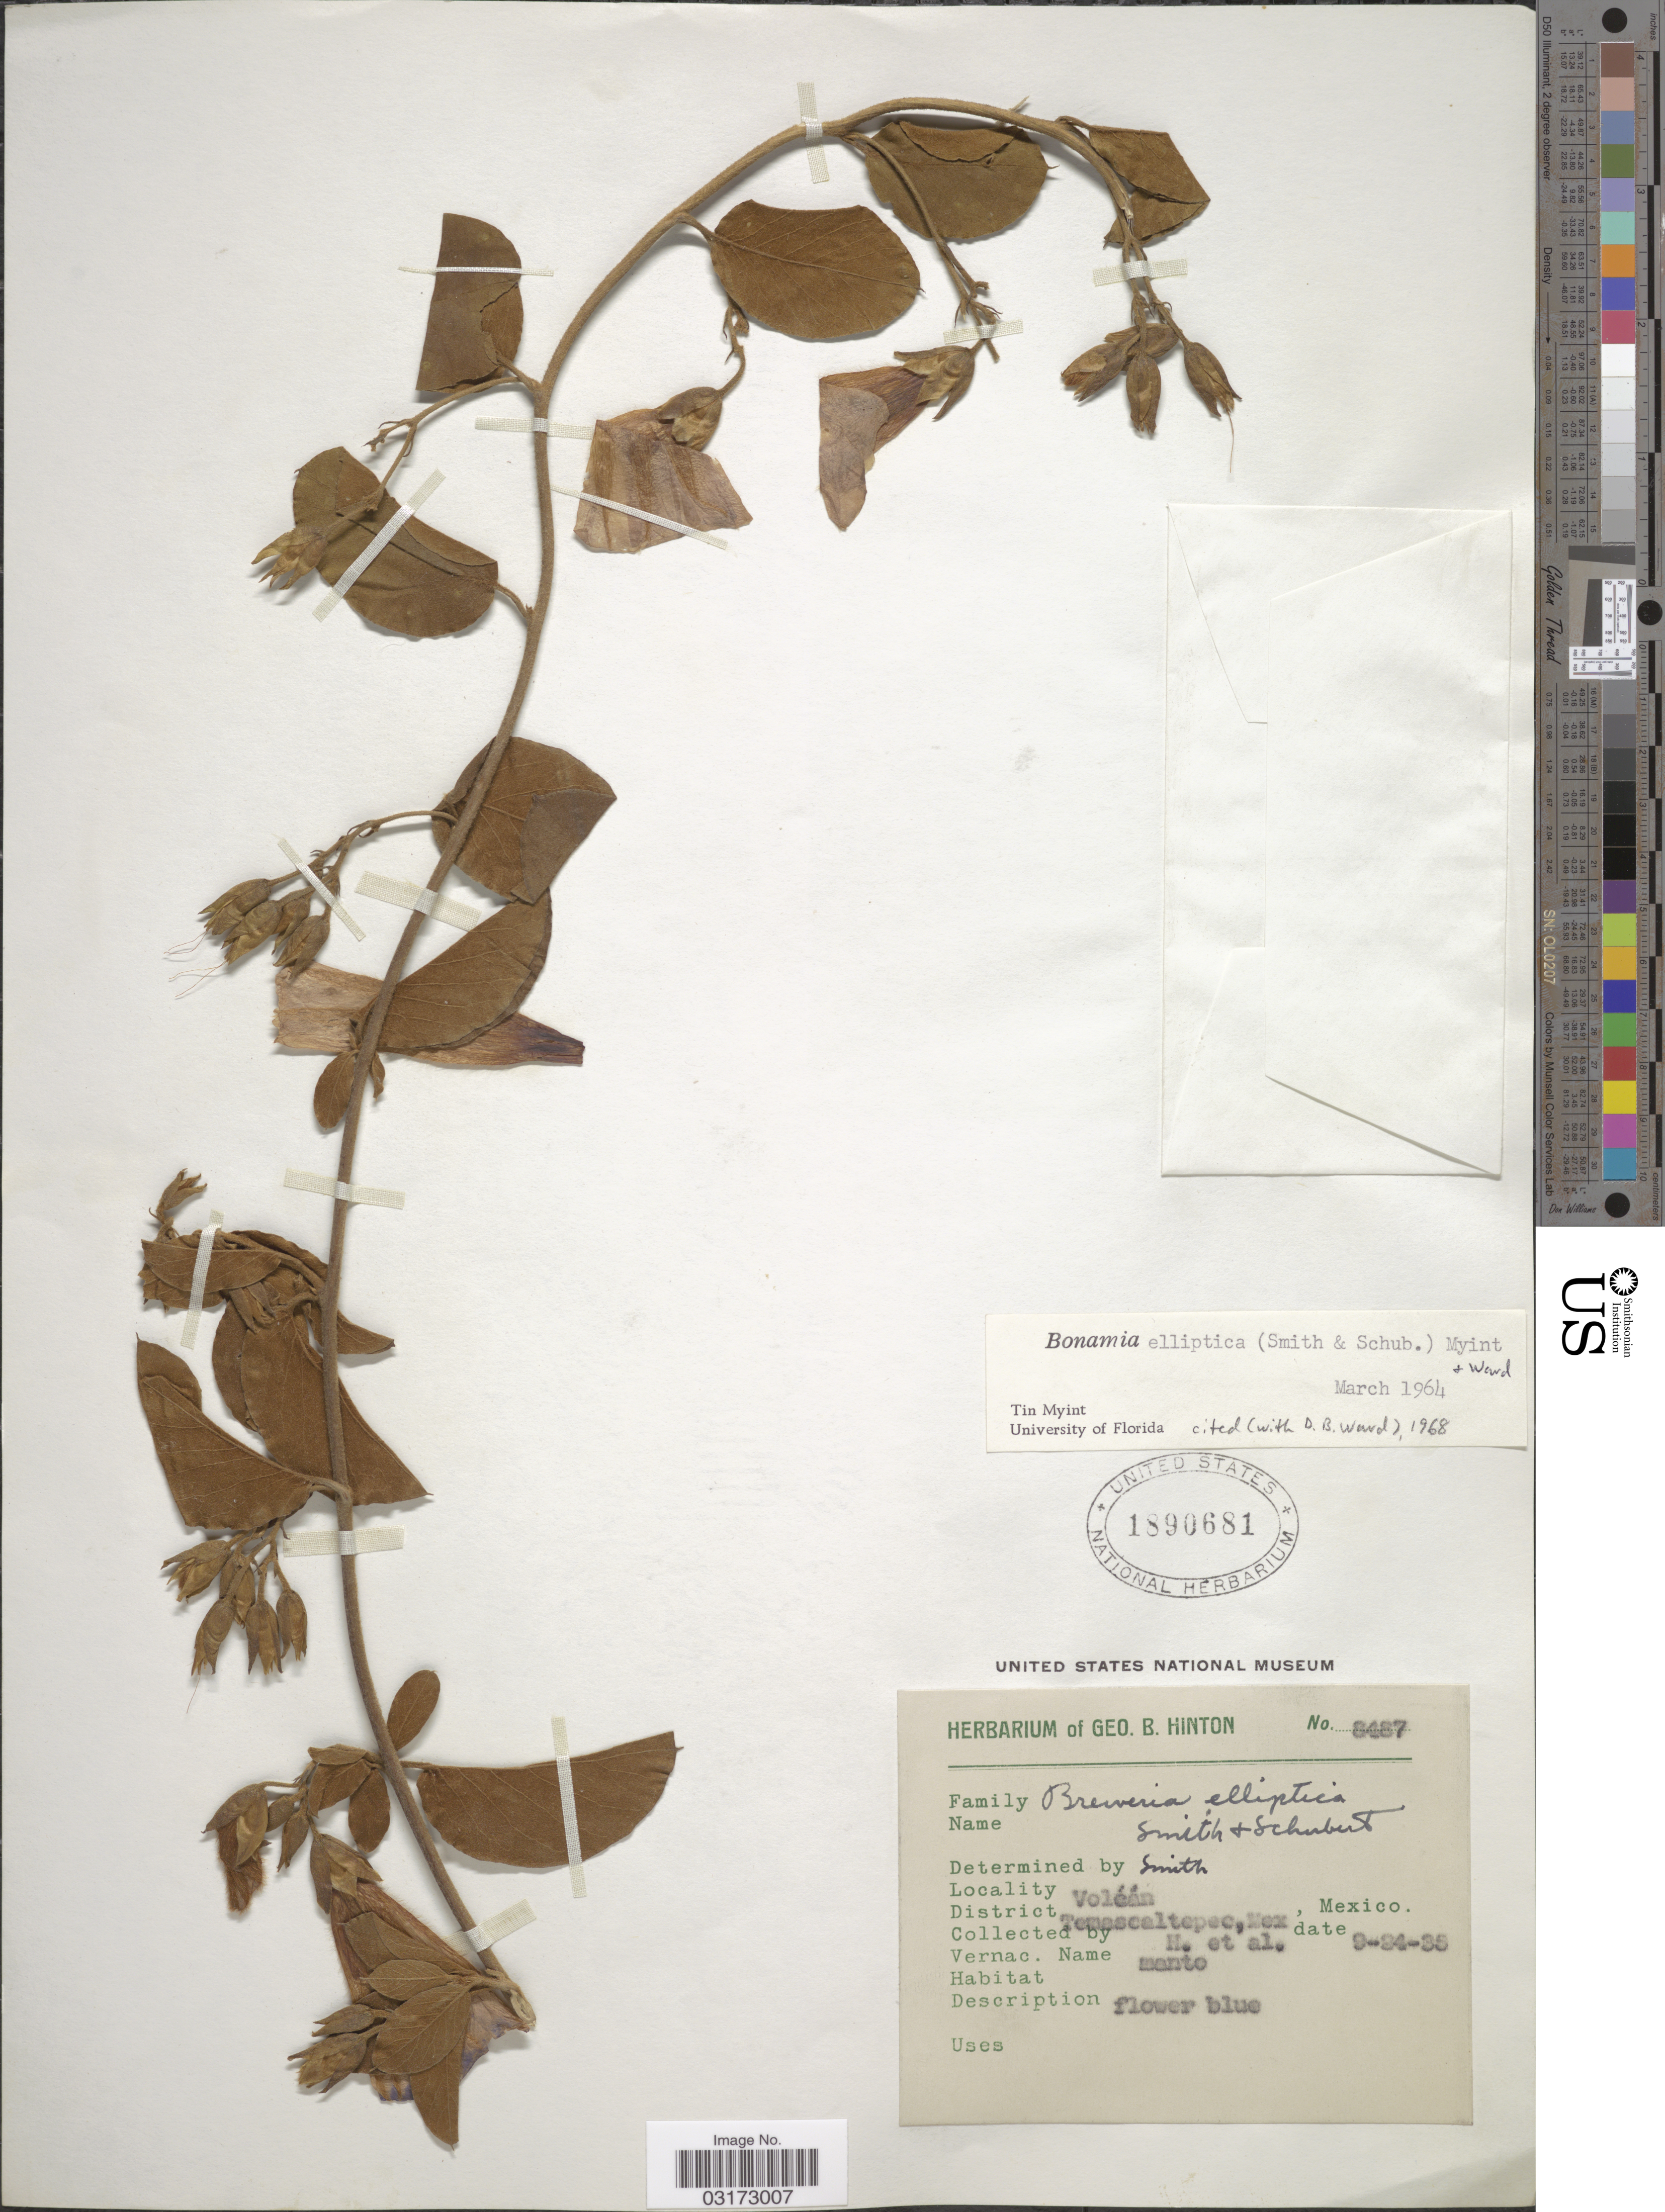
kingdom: Plantae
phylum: Tracheophyta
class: Magnoliopsida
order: Solanales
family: Convolvulaceae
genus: Bonamia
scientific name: Bonamia elliptica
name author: (L.B. Sm. & B.G. Schub.) Myint & D.B. Ward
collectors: G. B. Hinton & et al.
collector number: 8487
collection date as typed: Transcribed d/m/y: 24/9/35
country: Mexico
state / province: México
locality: Volcán. District Temascaltepec, Mex.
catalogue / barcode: US 1890681